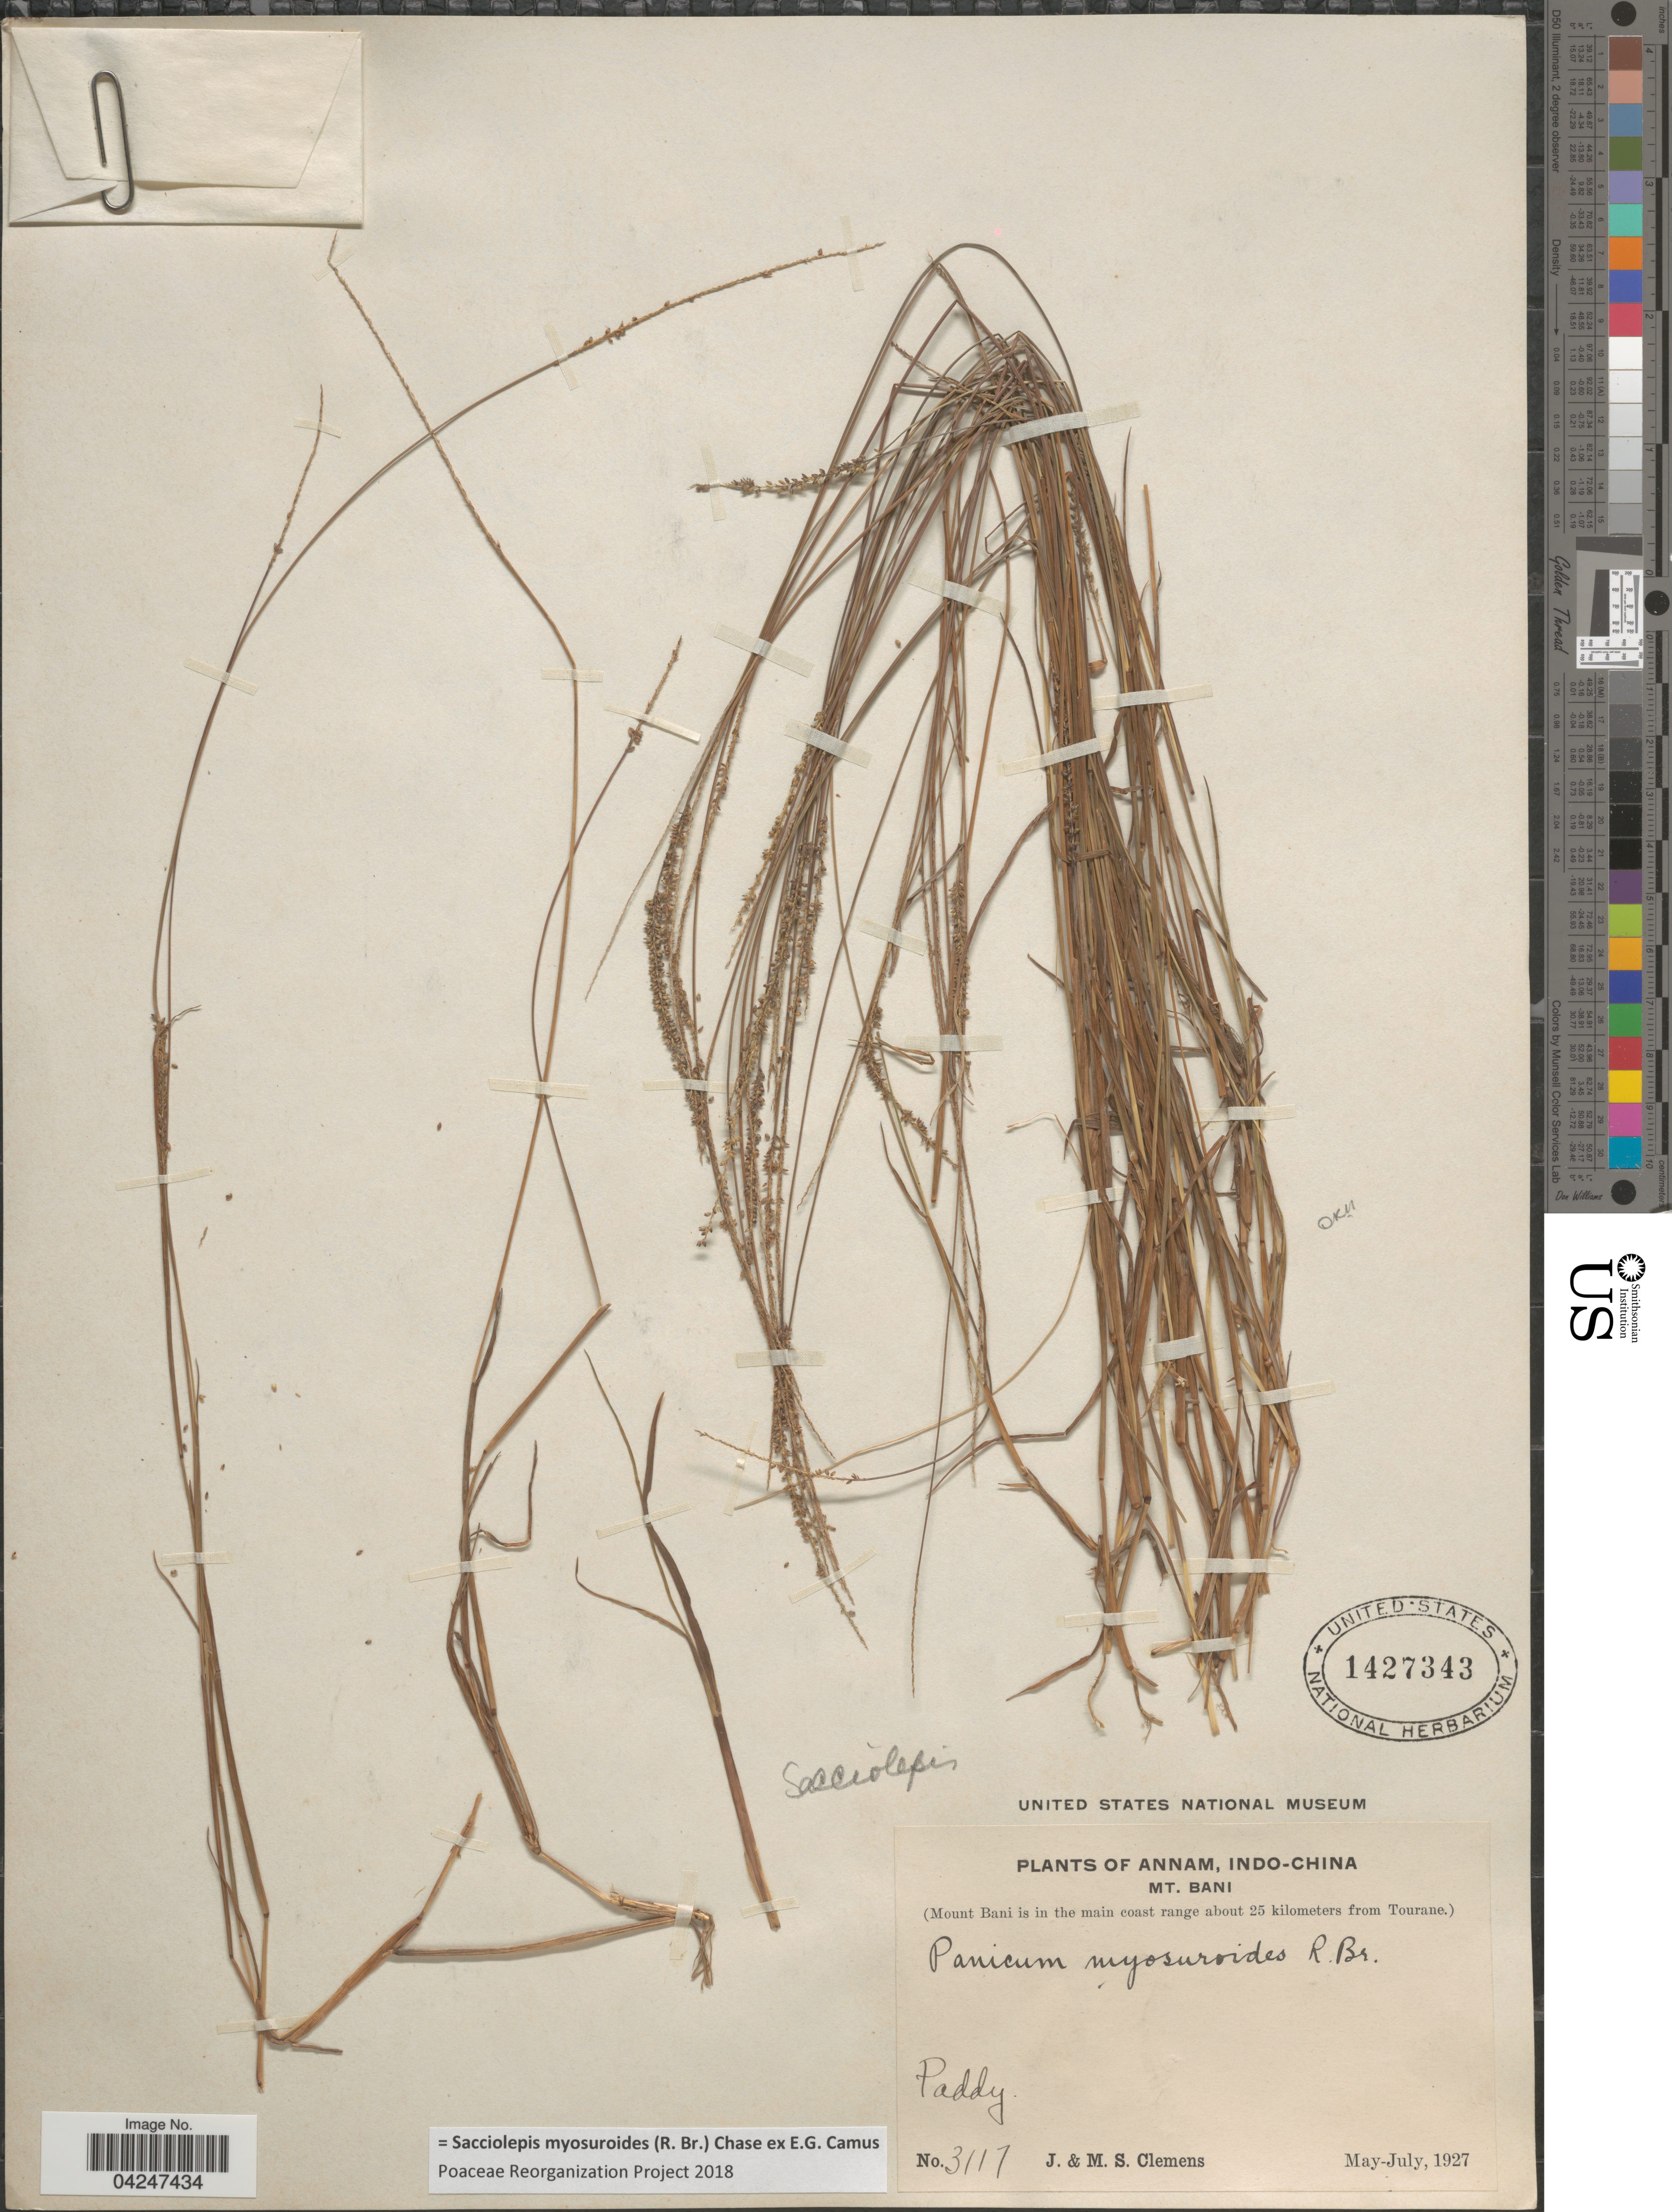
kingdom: Plantae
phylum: Tracheophyta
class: Liliopsida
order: Poales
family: Poaceae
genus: Sacciolepis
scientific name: Sacciolepis myosuroides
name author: (R. Br.) Chase ex E.G. Camus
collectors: J. Clemens & M. S. Clemens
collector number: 3117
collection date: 1927-05/1927-07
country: Vietnam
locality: Annam, Indo-China. Mt. Bani (Mount Bani is in the main coast range about 25 kilometers from Tourane.). Paddy.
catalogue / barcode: US 1427343